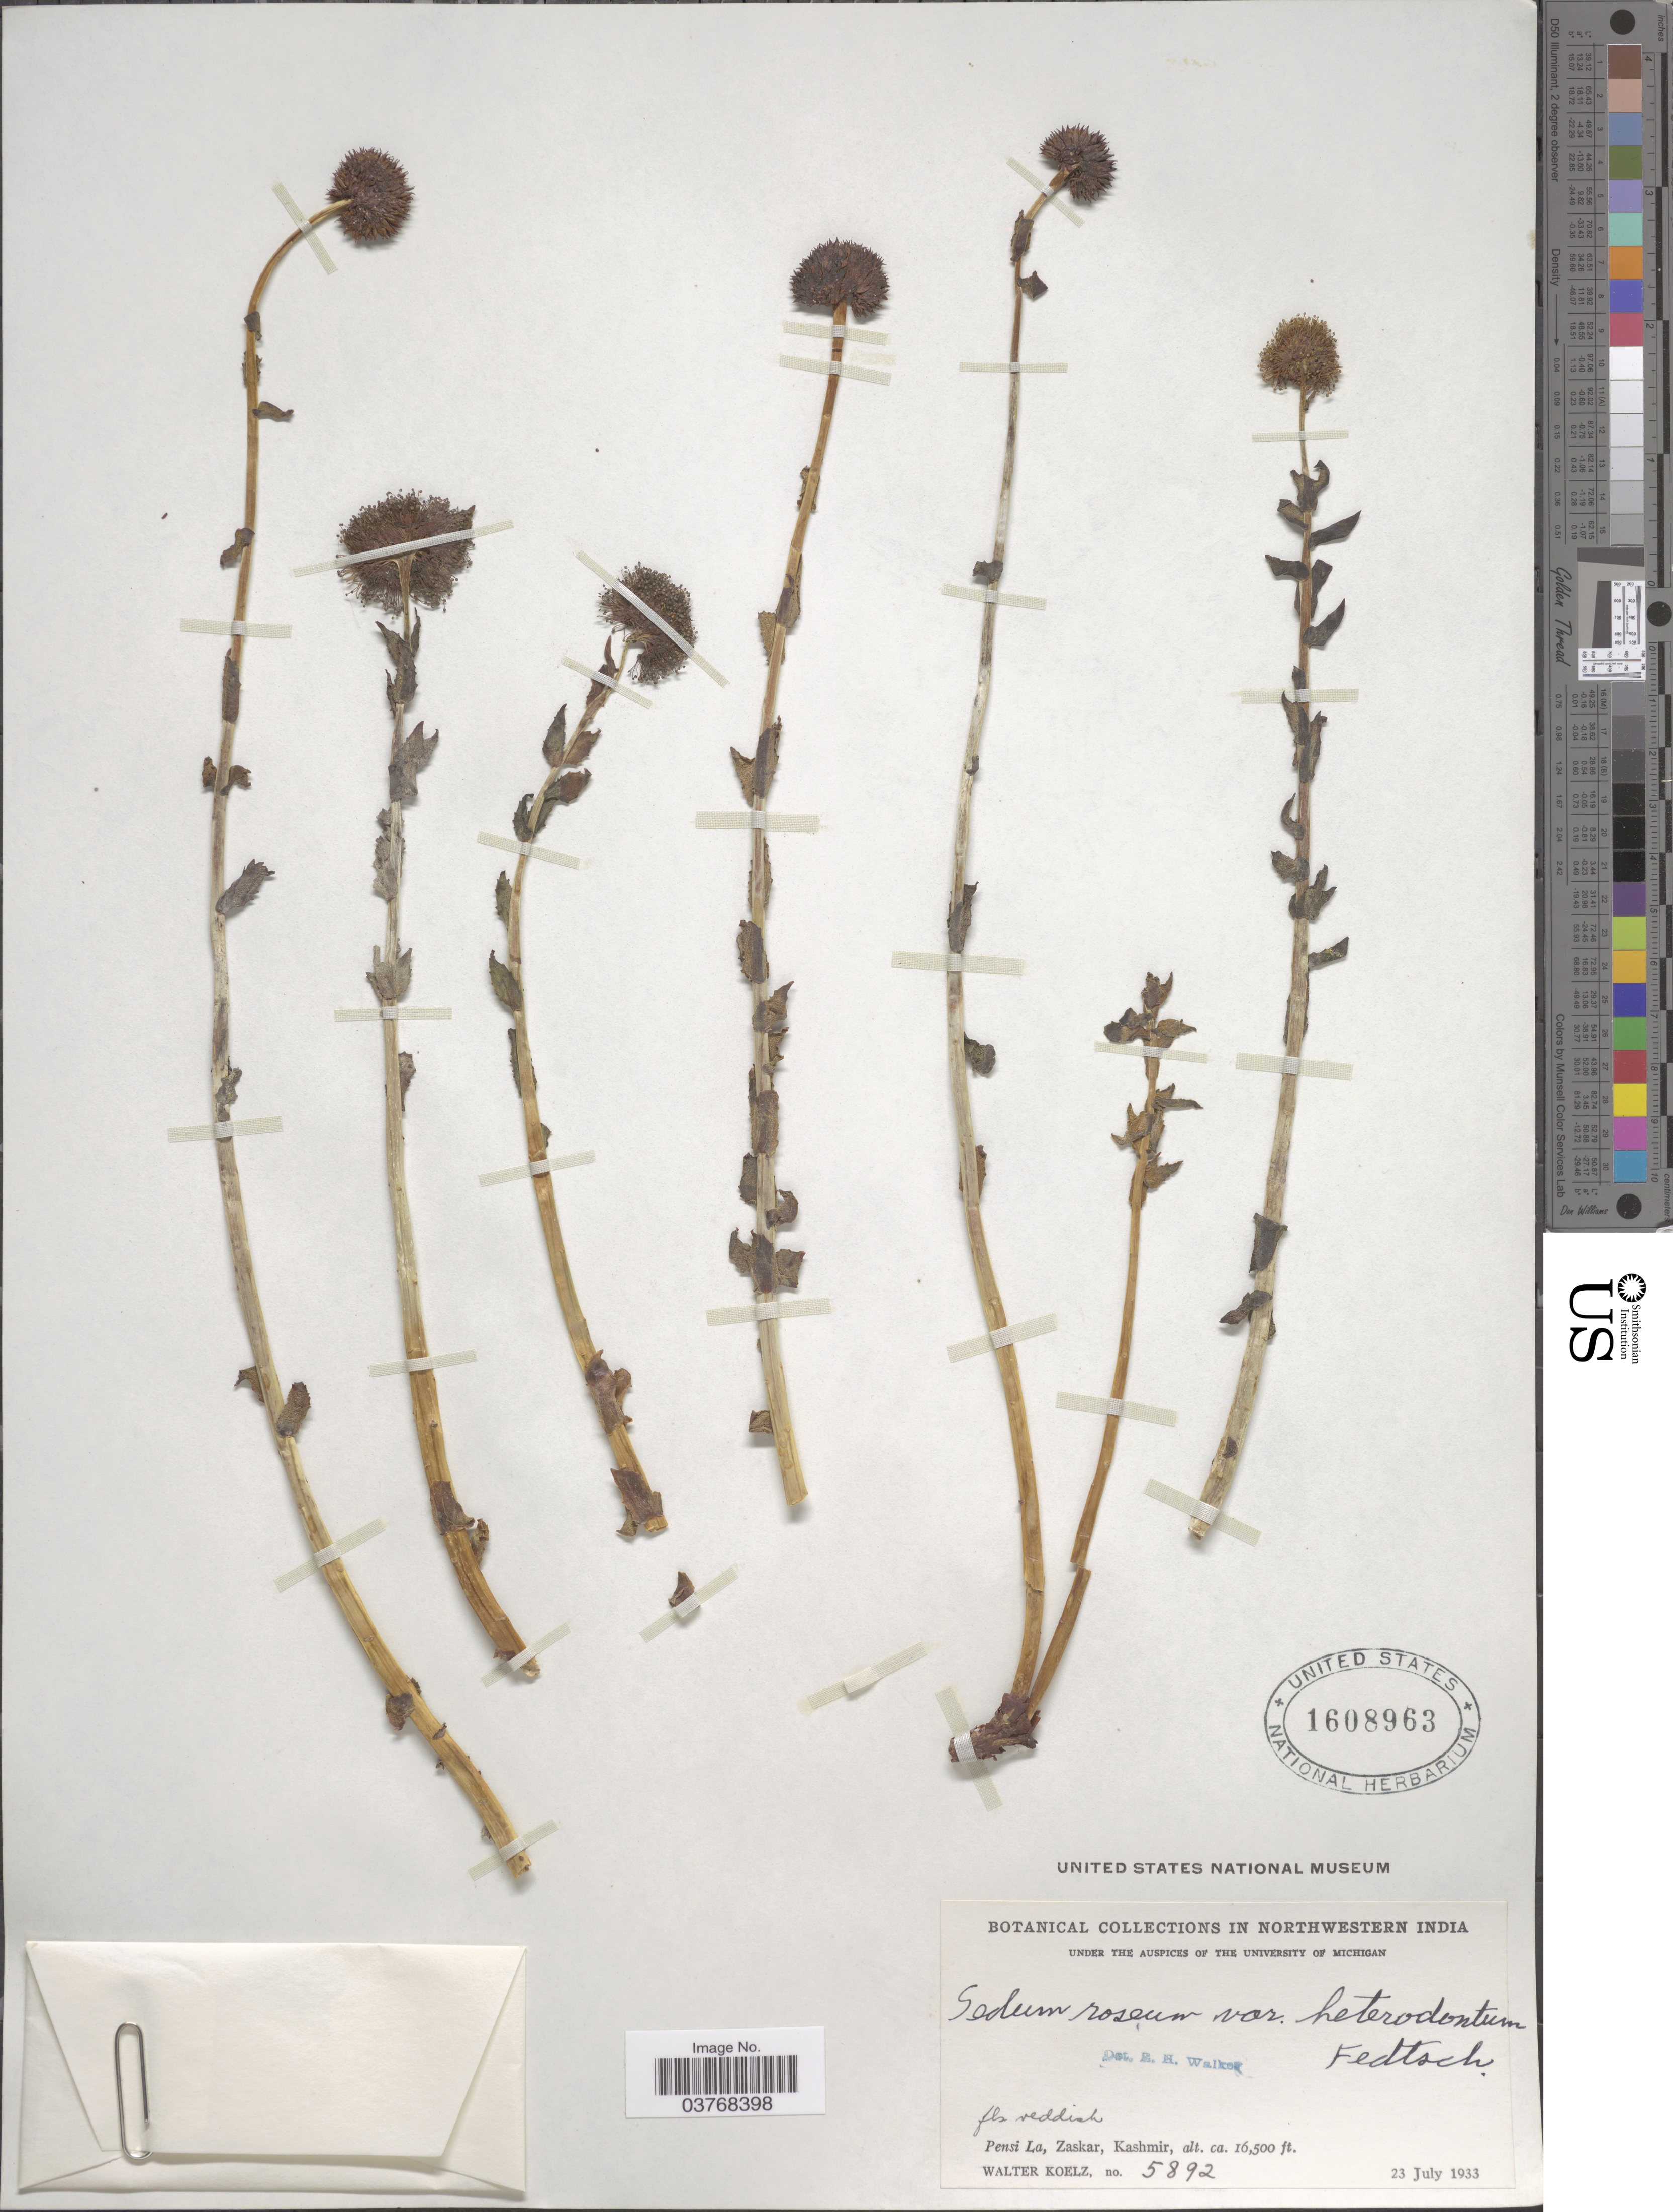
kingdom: Plantae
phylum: Tracheophyta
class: Magnoliopsida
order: Saxifragales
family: Crassulaceae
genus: Rhodiola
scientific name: Rhodiola heterodonta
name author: (Hook. f. & Thomson) Boriss.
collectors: W. N. Koelz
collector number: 5892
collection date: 1933-07-23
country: India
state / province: Jammu and Kashmir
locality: Northwestern India. Pensi La, Zaskar, Kashmir.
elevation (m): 5029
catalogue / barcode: US 1608963